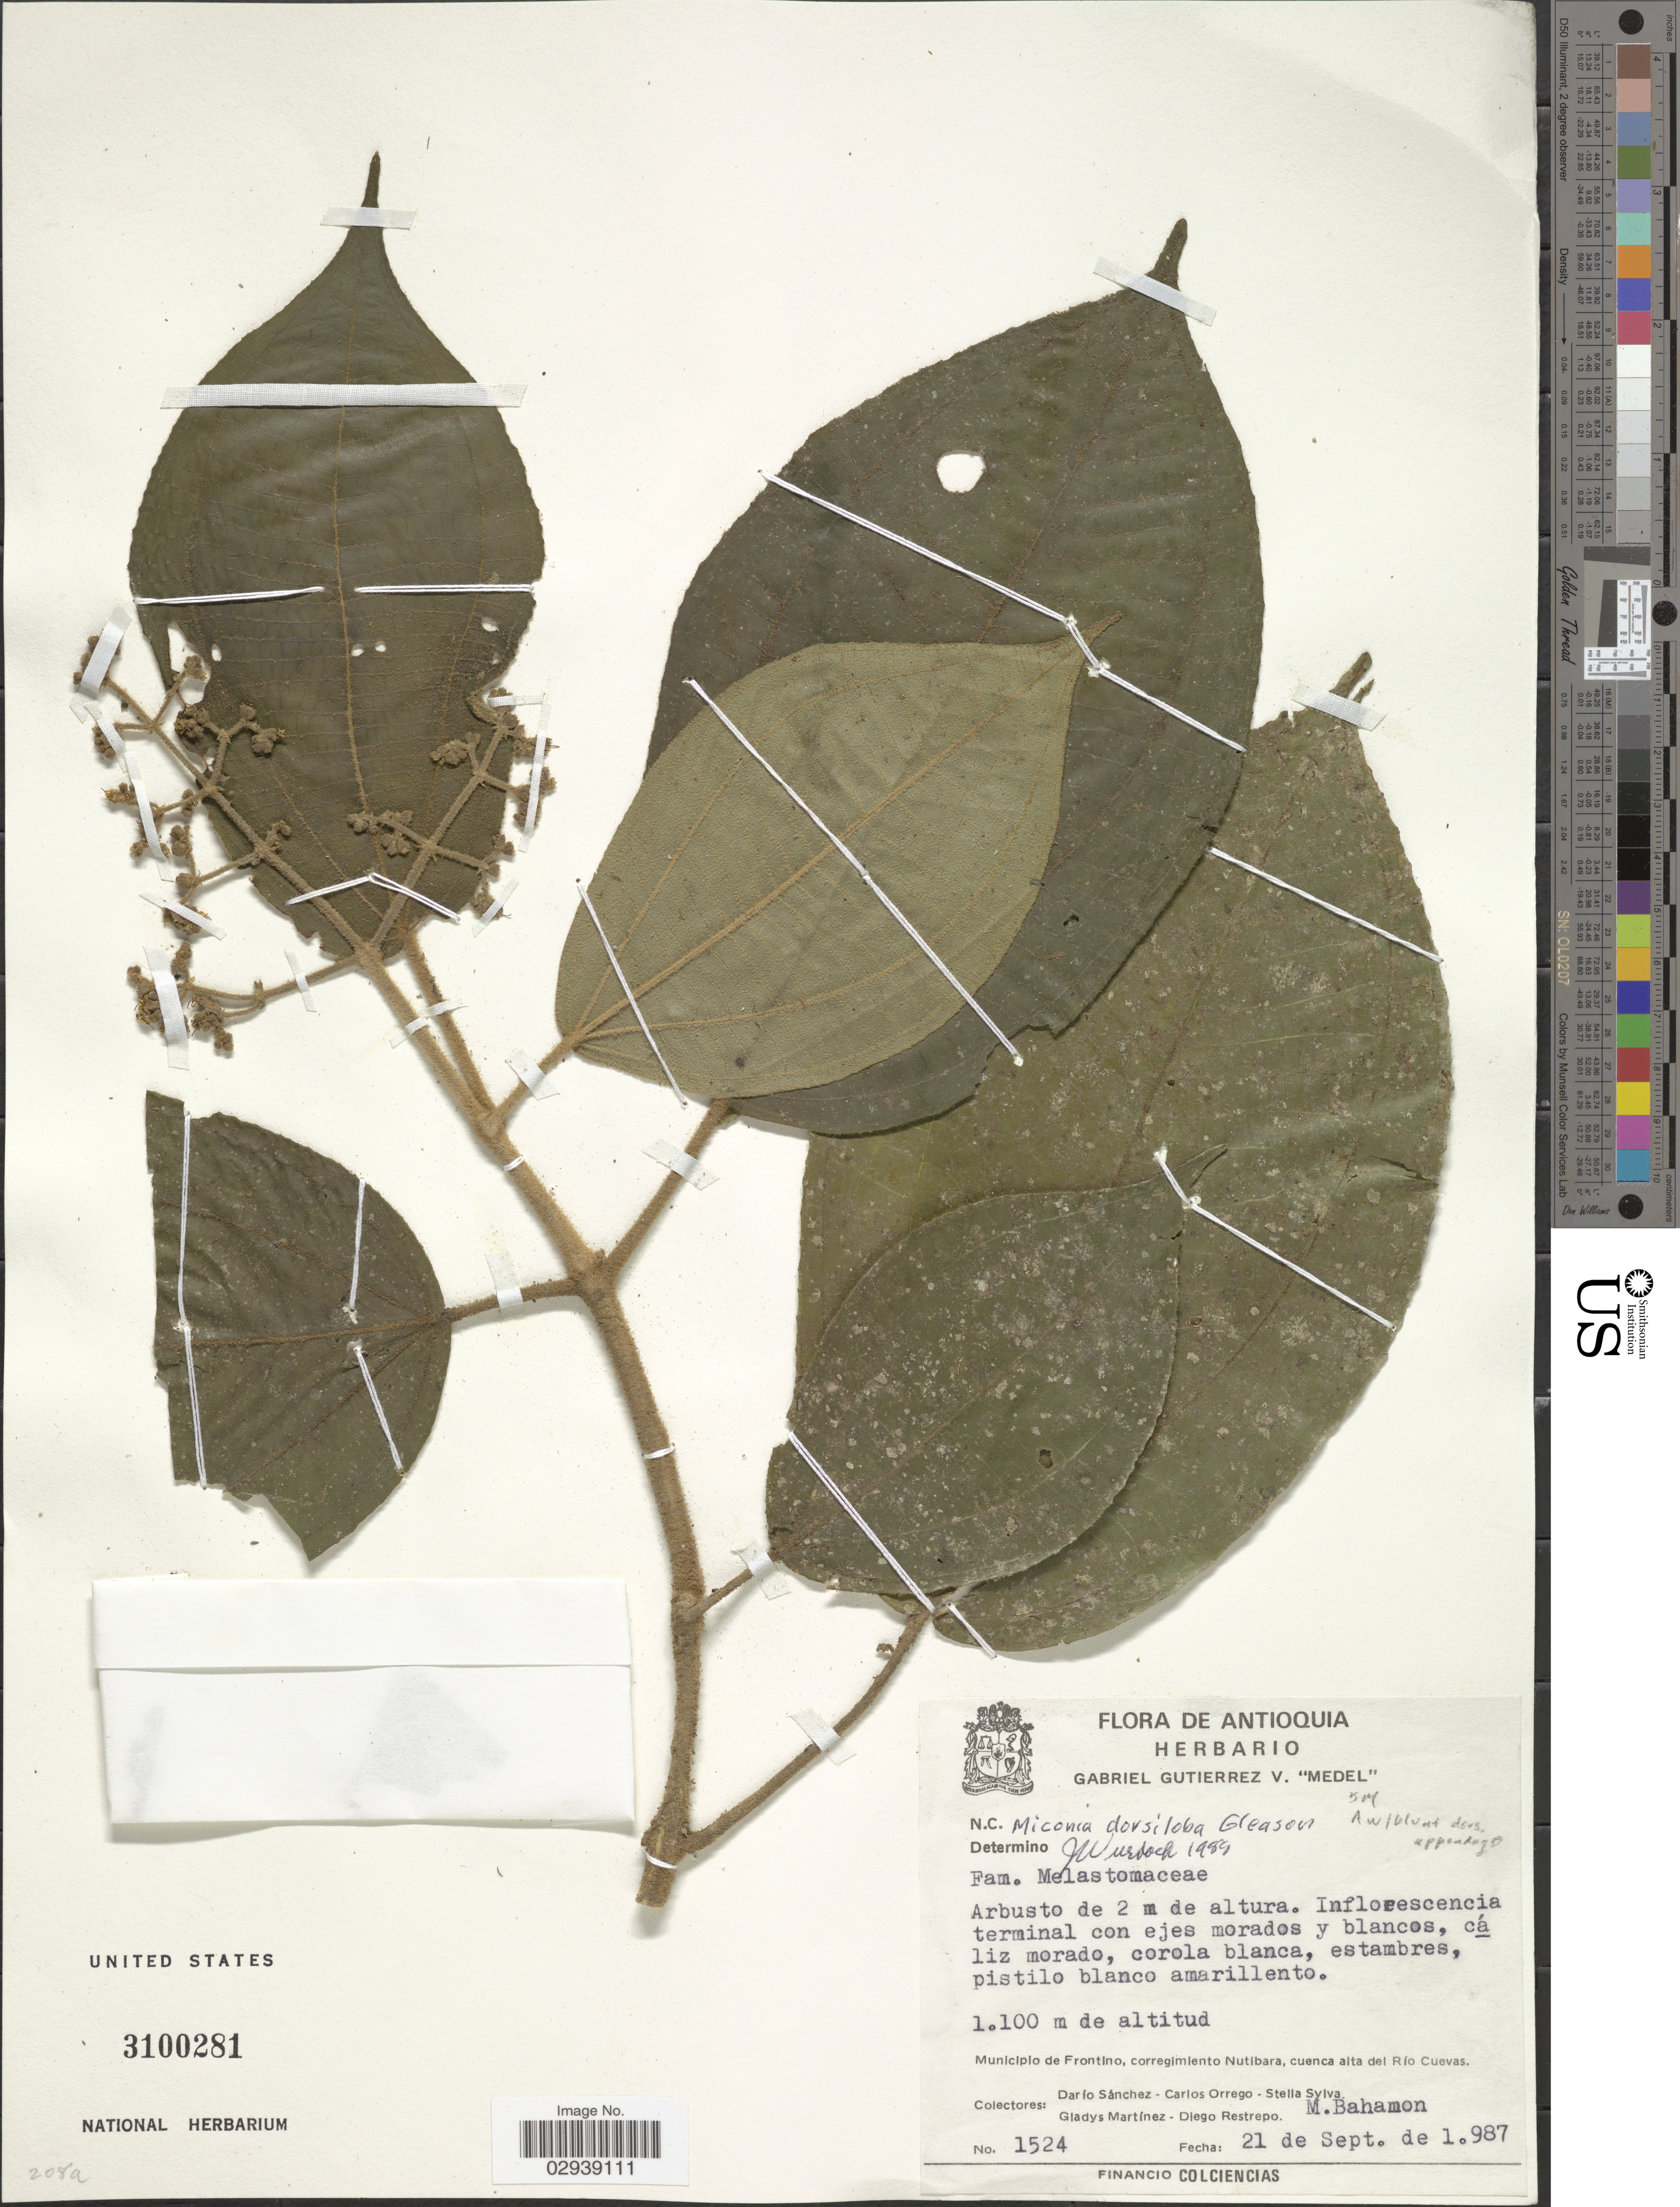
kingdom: Plantae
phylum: Tracheophyta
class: Magnoliopsida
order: Myrtales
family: Melastomataceae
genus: Miconia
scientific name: Miconia dorsiloba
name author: Gleason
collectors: D. Sánchez, C. Orrego, S. Sylva, G. Martínez & et al.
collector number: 1524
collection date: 1987-09-21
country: Colombia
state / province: Antioquia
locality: Municipio de Frontino, corregimiento Nutibara, cuenca alta del Rio Cuevas.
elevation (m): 1100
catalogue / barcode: US 3100281